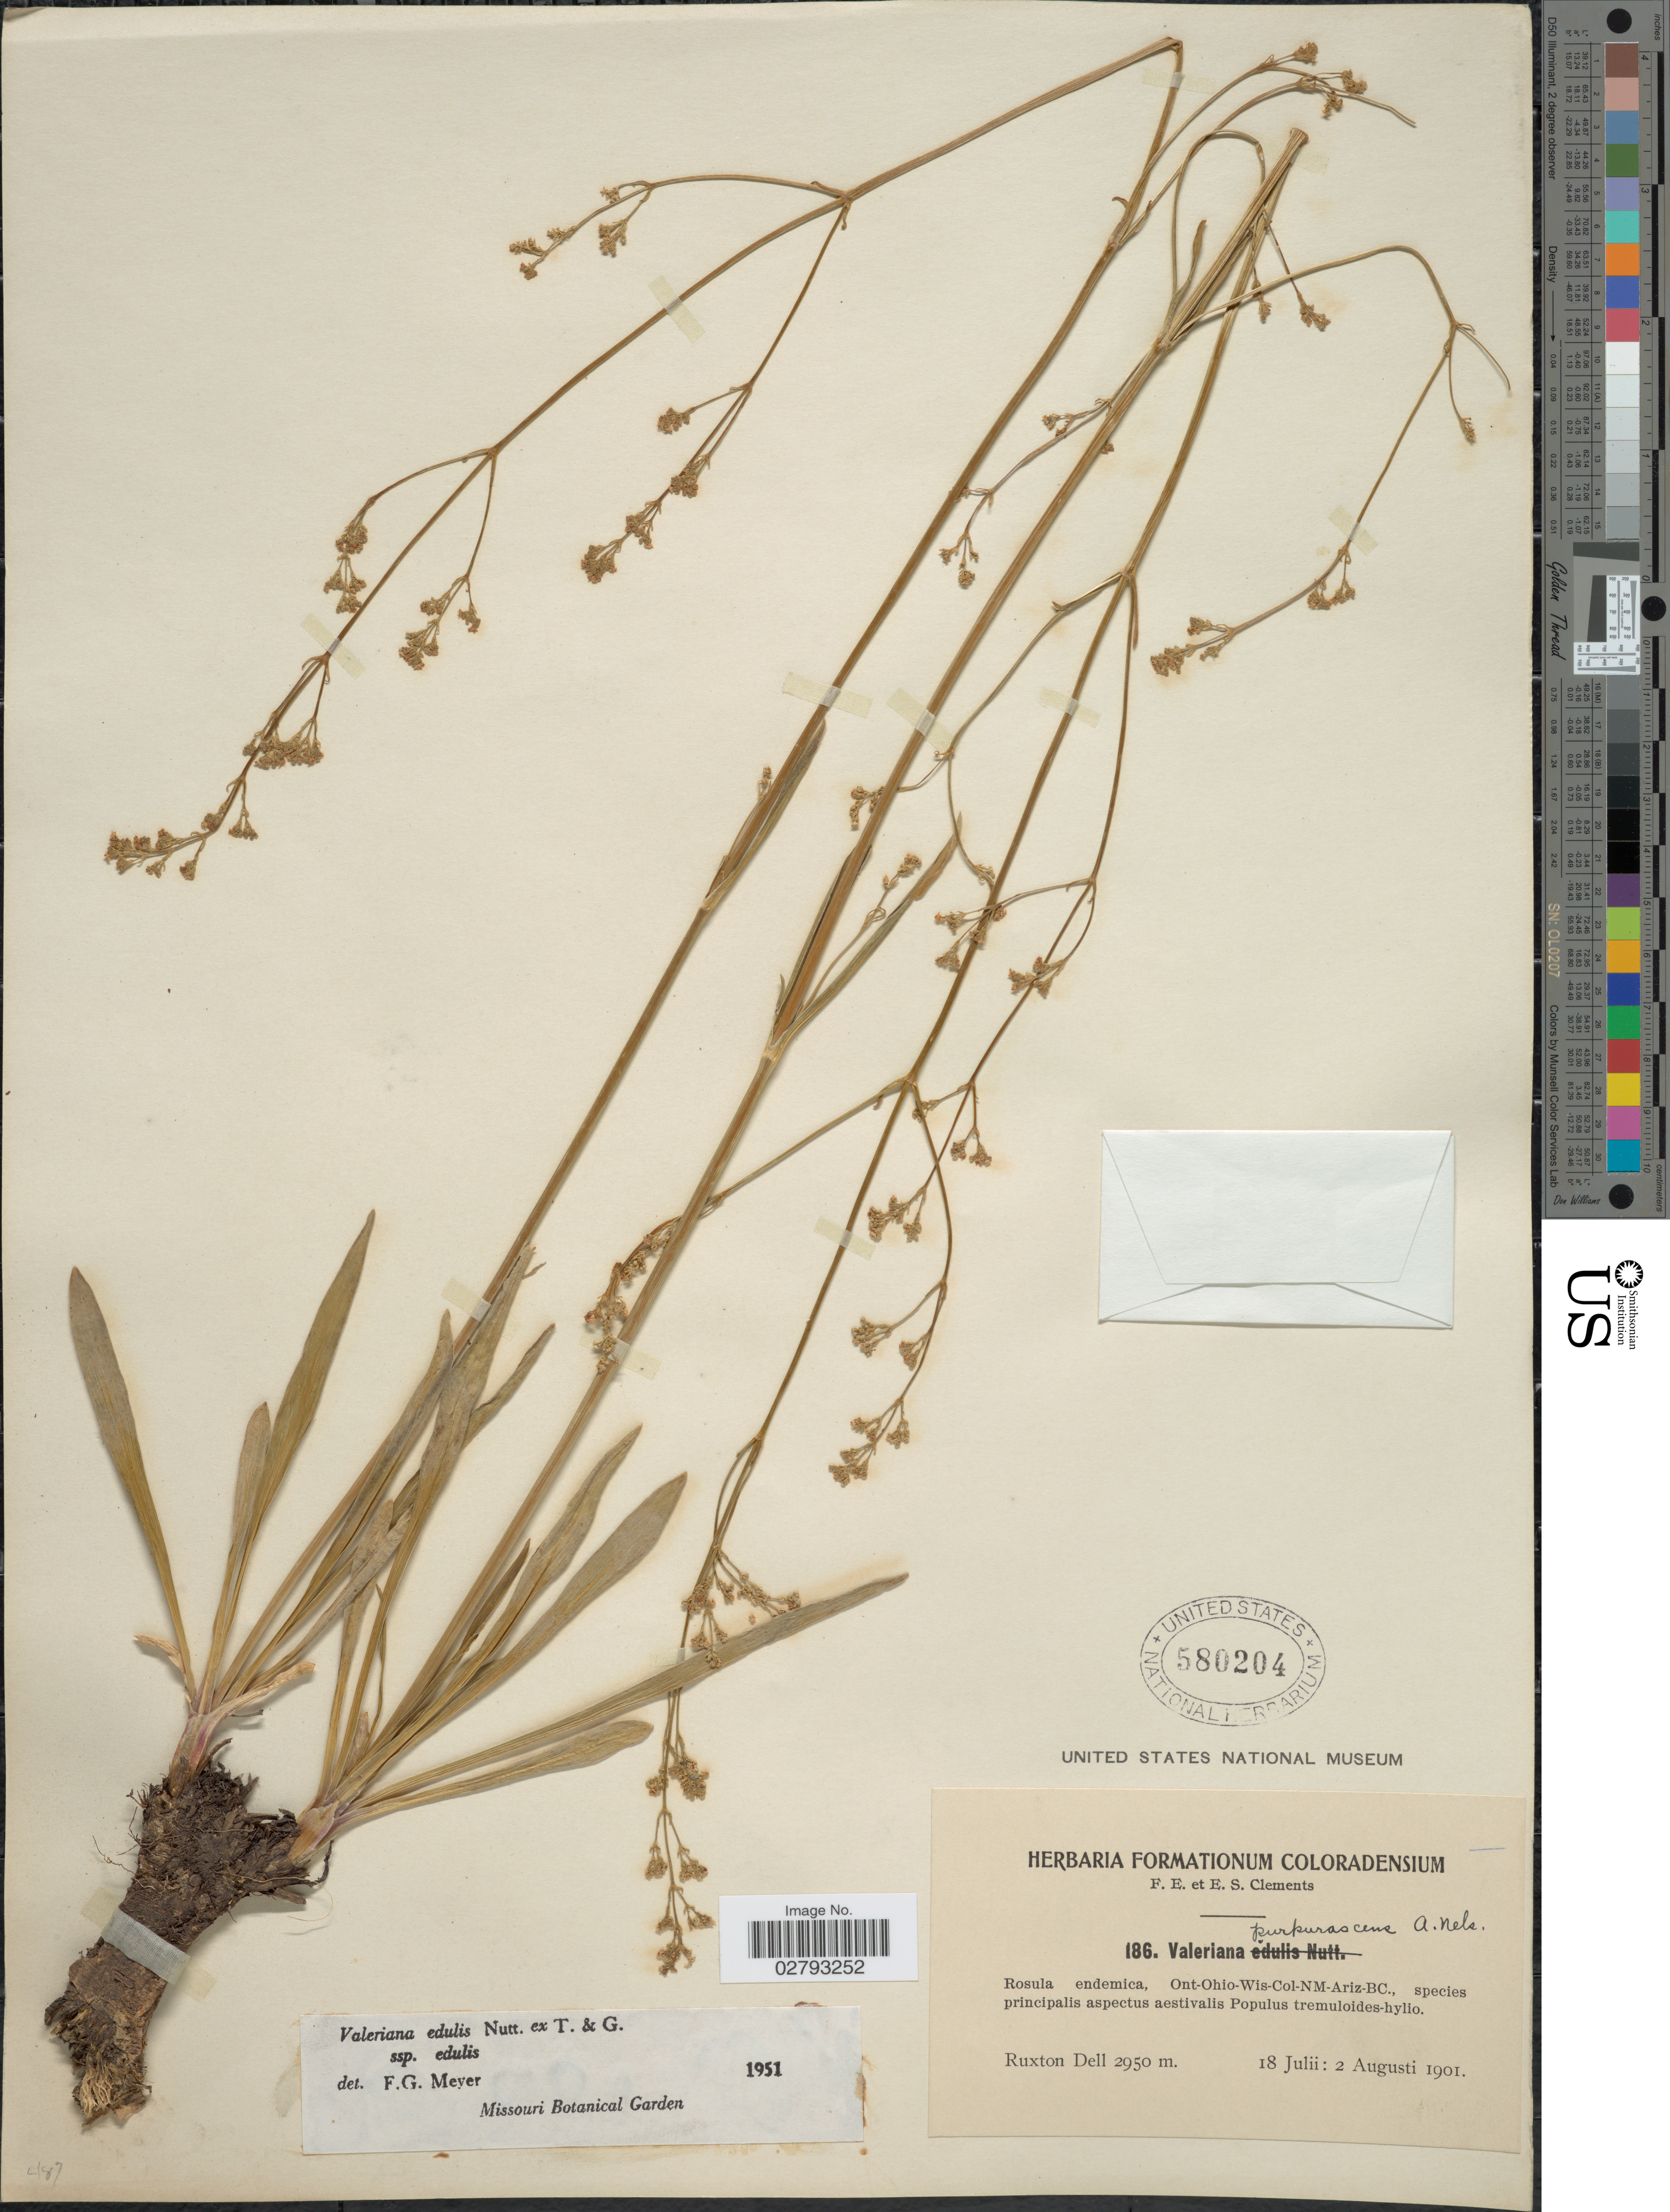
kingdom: Plantae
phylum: Tracheophyta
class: Magnoliopsida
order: Dipsacales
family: Caprifoliaceae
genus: Valeriana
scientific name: Valeriana edulis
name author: Nutt.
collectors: F. E. Clements & E. S. Clements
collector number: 186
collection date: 1901-07-18/1901-08-02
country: United States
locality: Ruxton Dell.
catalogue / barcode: US 580204